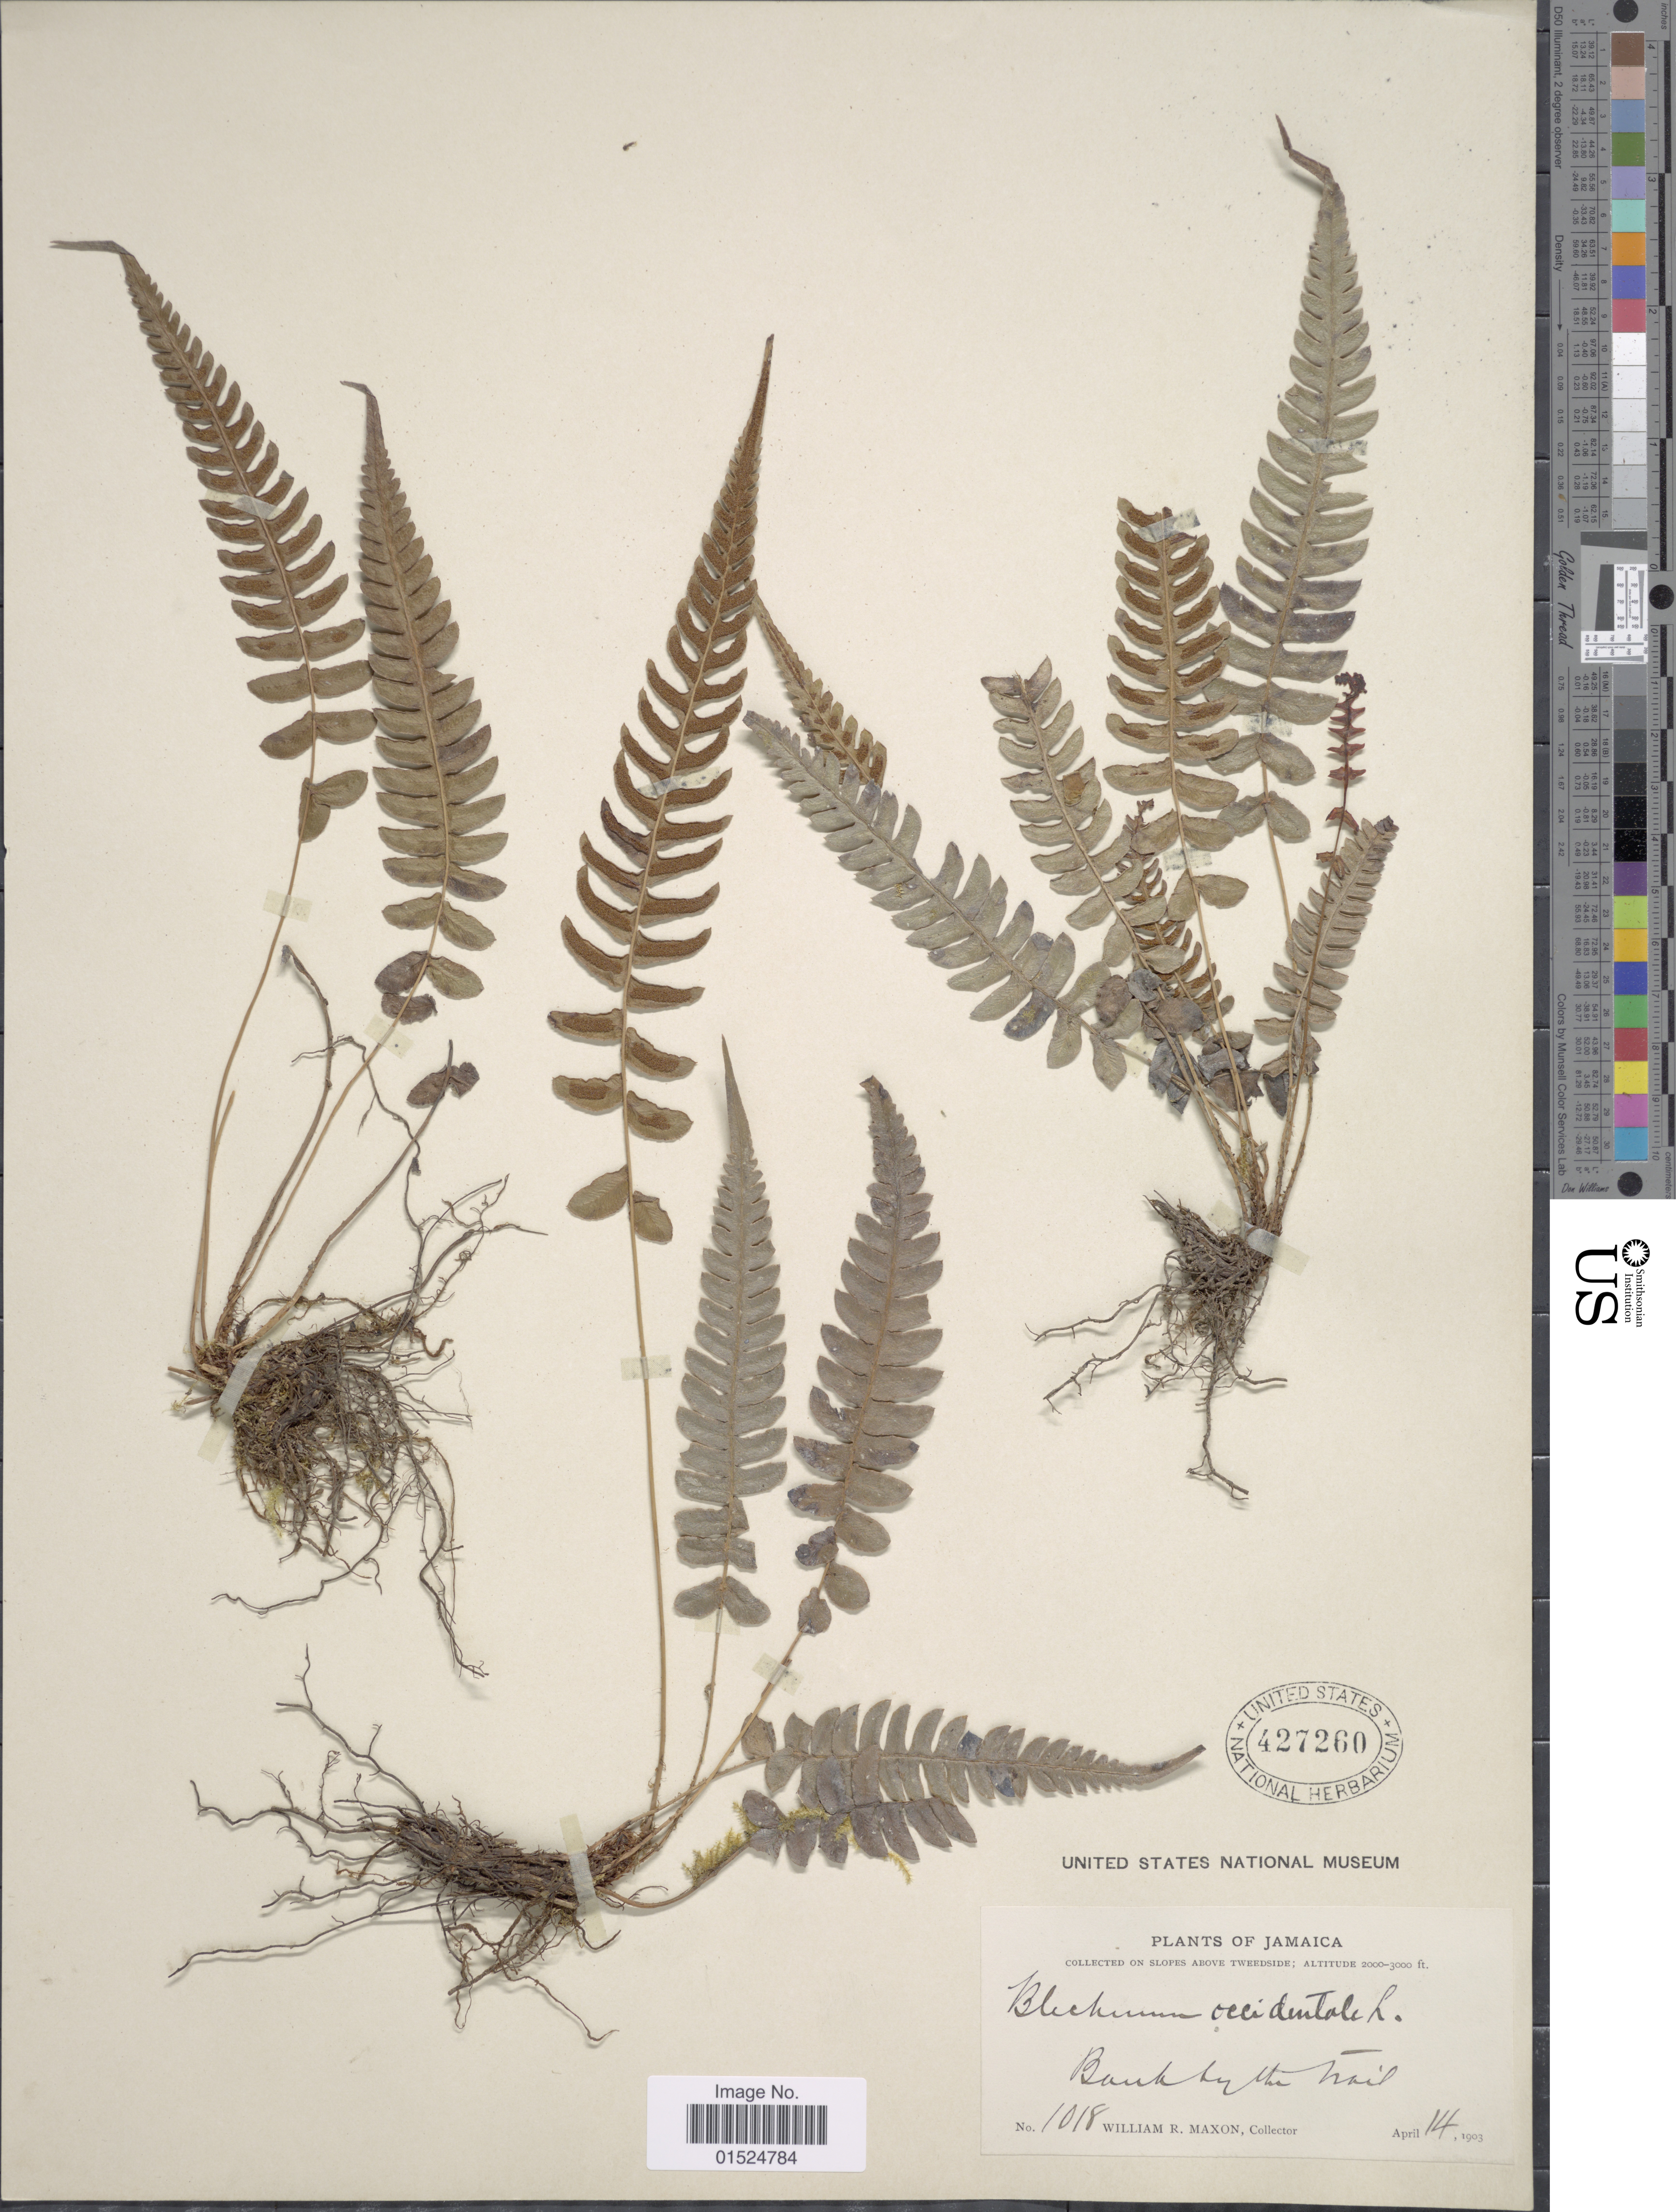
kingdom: Plantae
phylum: Tracheophyta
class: Polypodiopsida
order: Polypodiales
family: Blechnaceae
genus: Blechnum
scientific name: Blechnum glandulosum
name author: Link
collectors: W. R. Maxon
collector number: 1018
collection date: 1903-04-14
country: Jamaica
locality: On slopes above Tweeside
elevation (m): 610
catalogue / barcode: US 427260